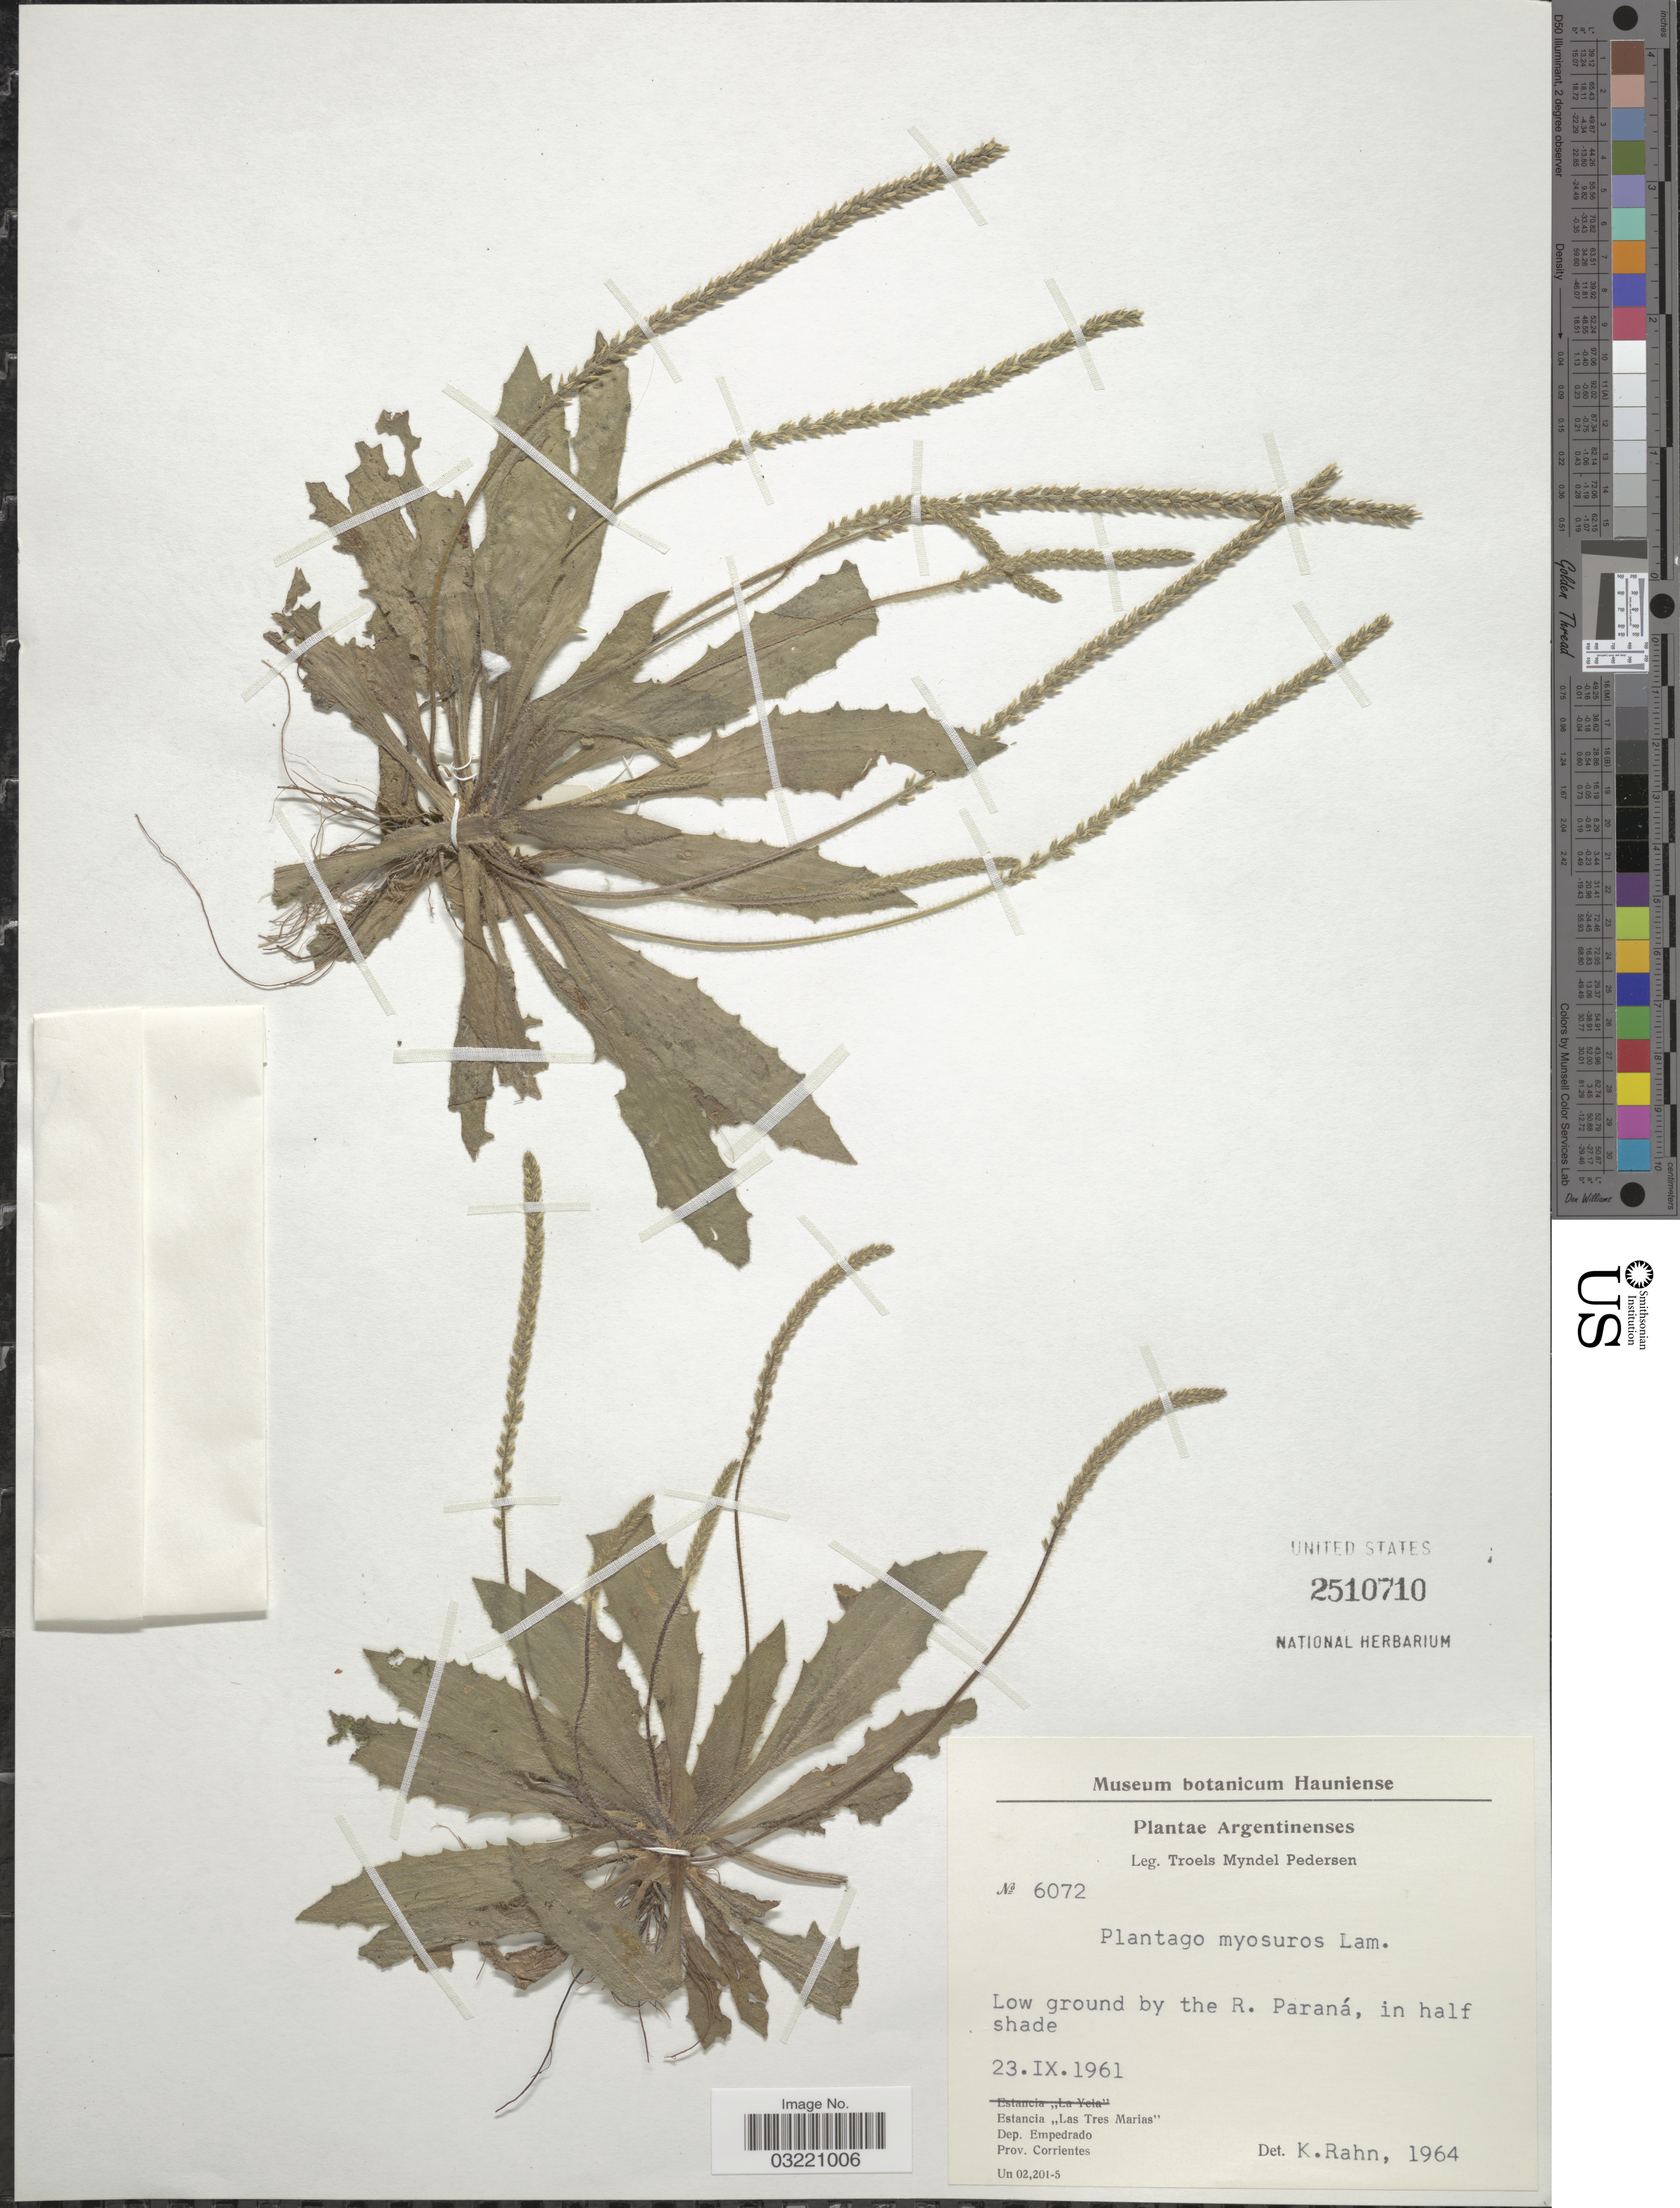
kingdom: Plantae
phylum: Tracheophyta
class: Magnoliopsida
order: Lamiales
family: Plantaginaceae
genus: Plantago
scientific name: Plantago myosuros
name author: Lam.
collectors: T. Pederson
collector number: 6072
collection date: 1961-09-23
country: Argentina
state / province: Corrientes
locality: Low ground by the R. Paraná. Estancia "Las Tres Marias", Dep. Empedrado.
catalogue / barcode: US 2510710